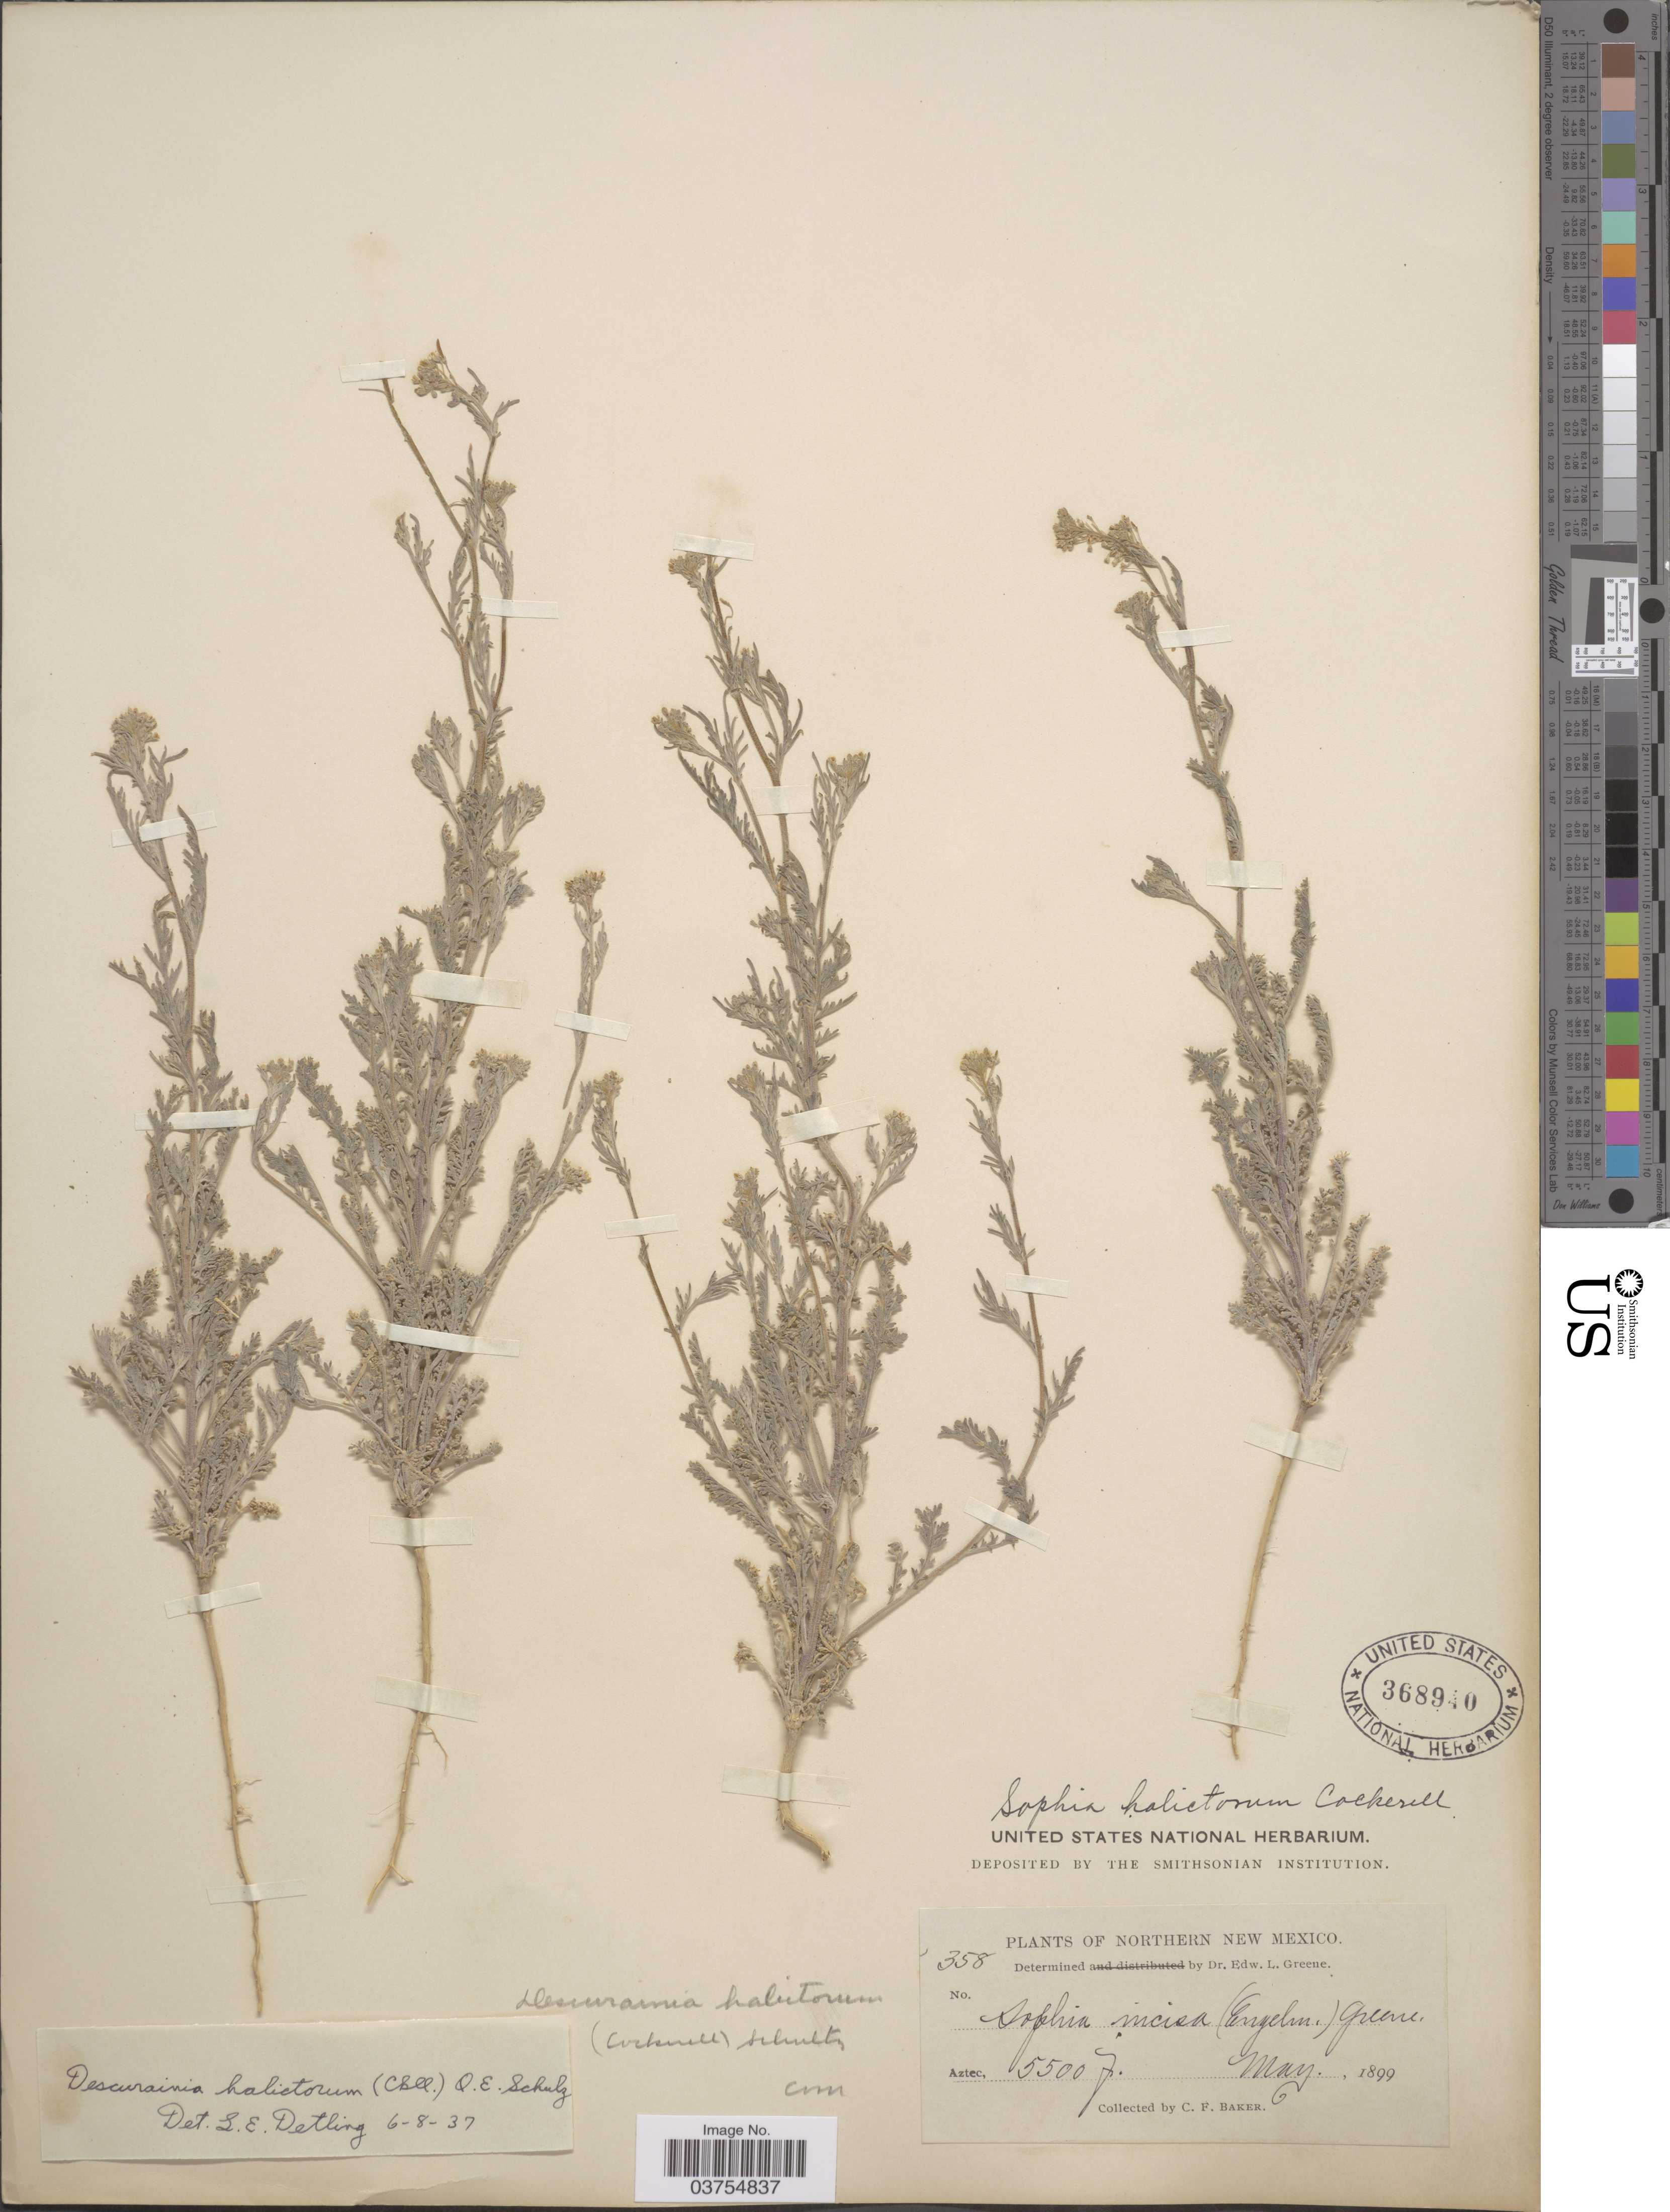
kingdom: Plantae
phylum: Tracheophyta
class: Magnoliopsida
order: Brassicales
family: Brassicaceae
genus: Descurainia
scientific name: Descurainia pinnata subsp. halictorum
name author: (Cockerell) Detling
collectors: C. F. Baker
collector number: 358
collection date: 1899-05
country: United States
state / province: New Mexico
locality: Northern New Mexico. Aztec.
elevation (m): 1676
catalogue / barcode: US 368940